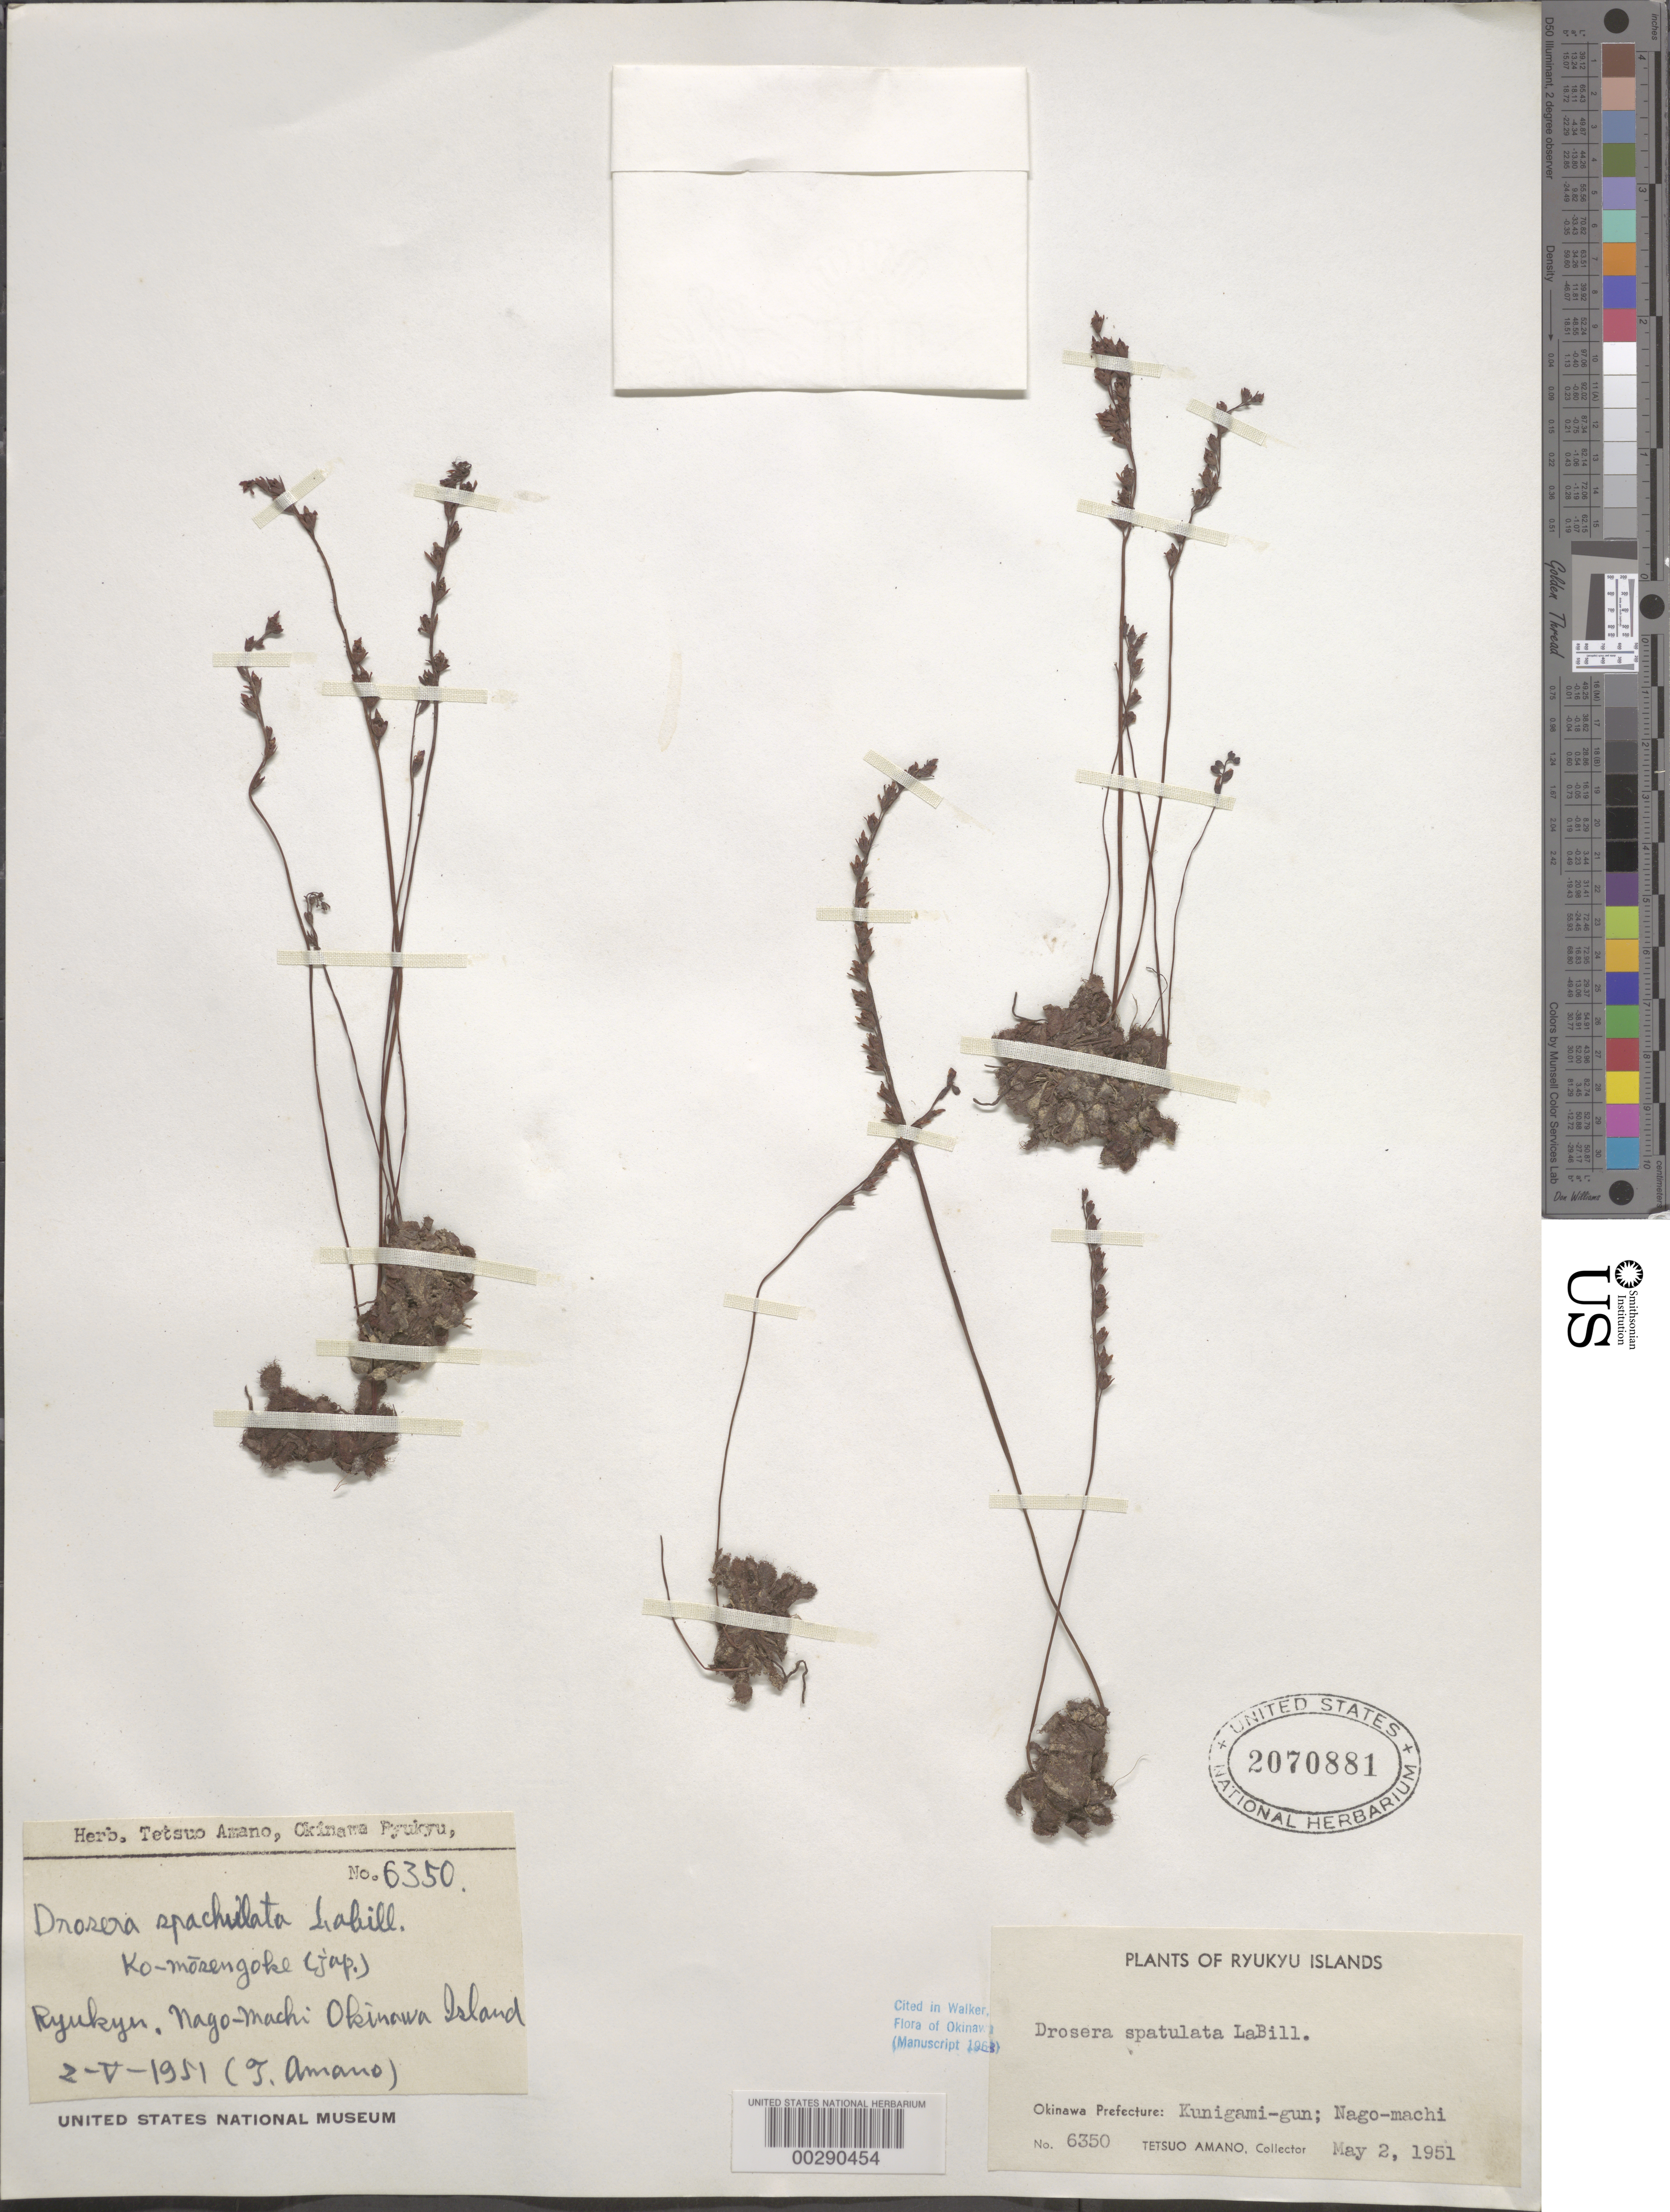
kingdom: Plantae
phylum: Tracheophyta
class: Magnoliopsida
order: Caryophyllales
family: Droseraceae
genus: Drosera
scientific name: Drosera spathulata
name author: Labill.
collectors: T. Amano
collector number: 6350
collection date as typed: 02 May 1951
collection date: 1951-05-02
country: Japan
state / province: Okinawa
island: Okinawa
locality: Okinawa i., kunigami-gun, nago-machi [Okinawa Is.]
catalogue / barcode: US 2070881